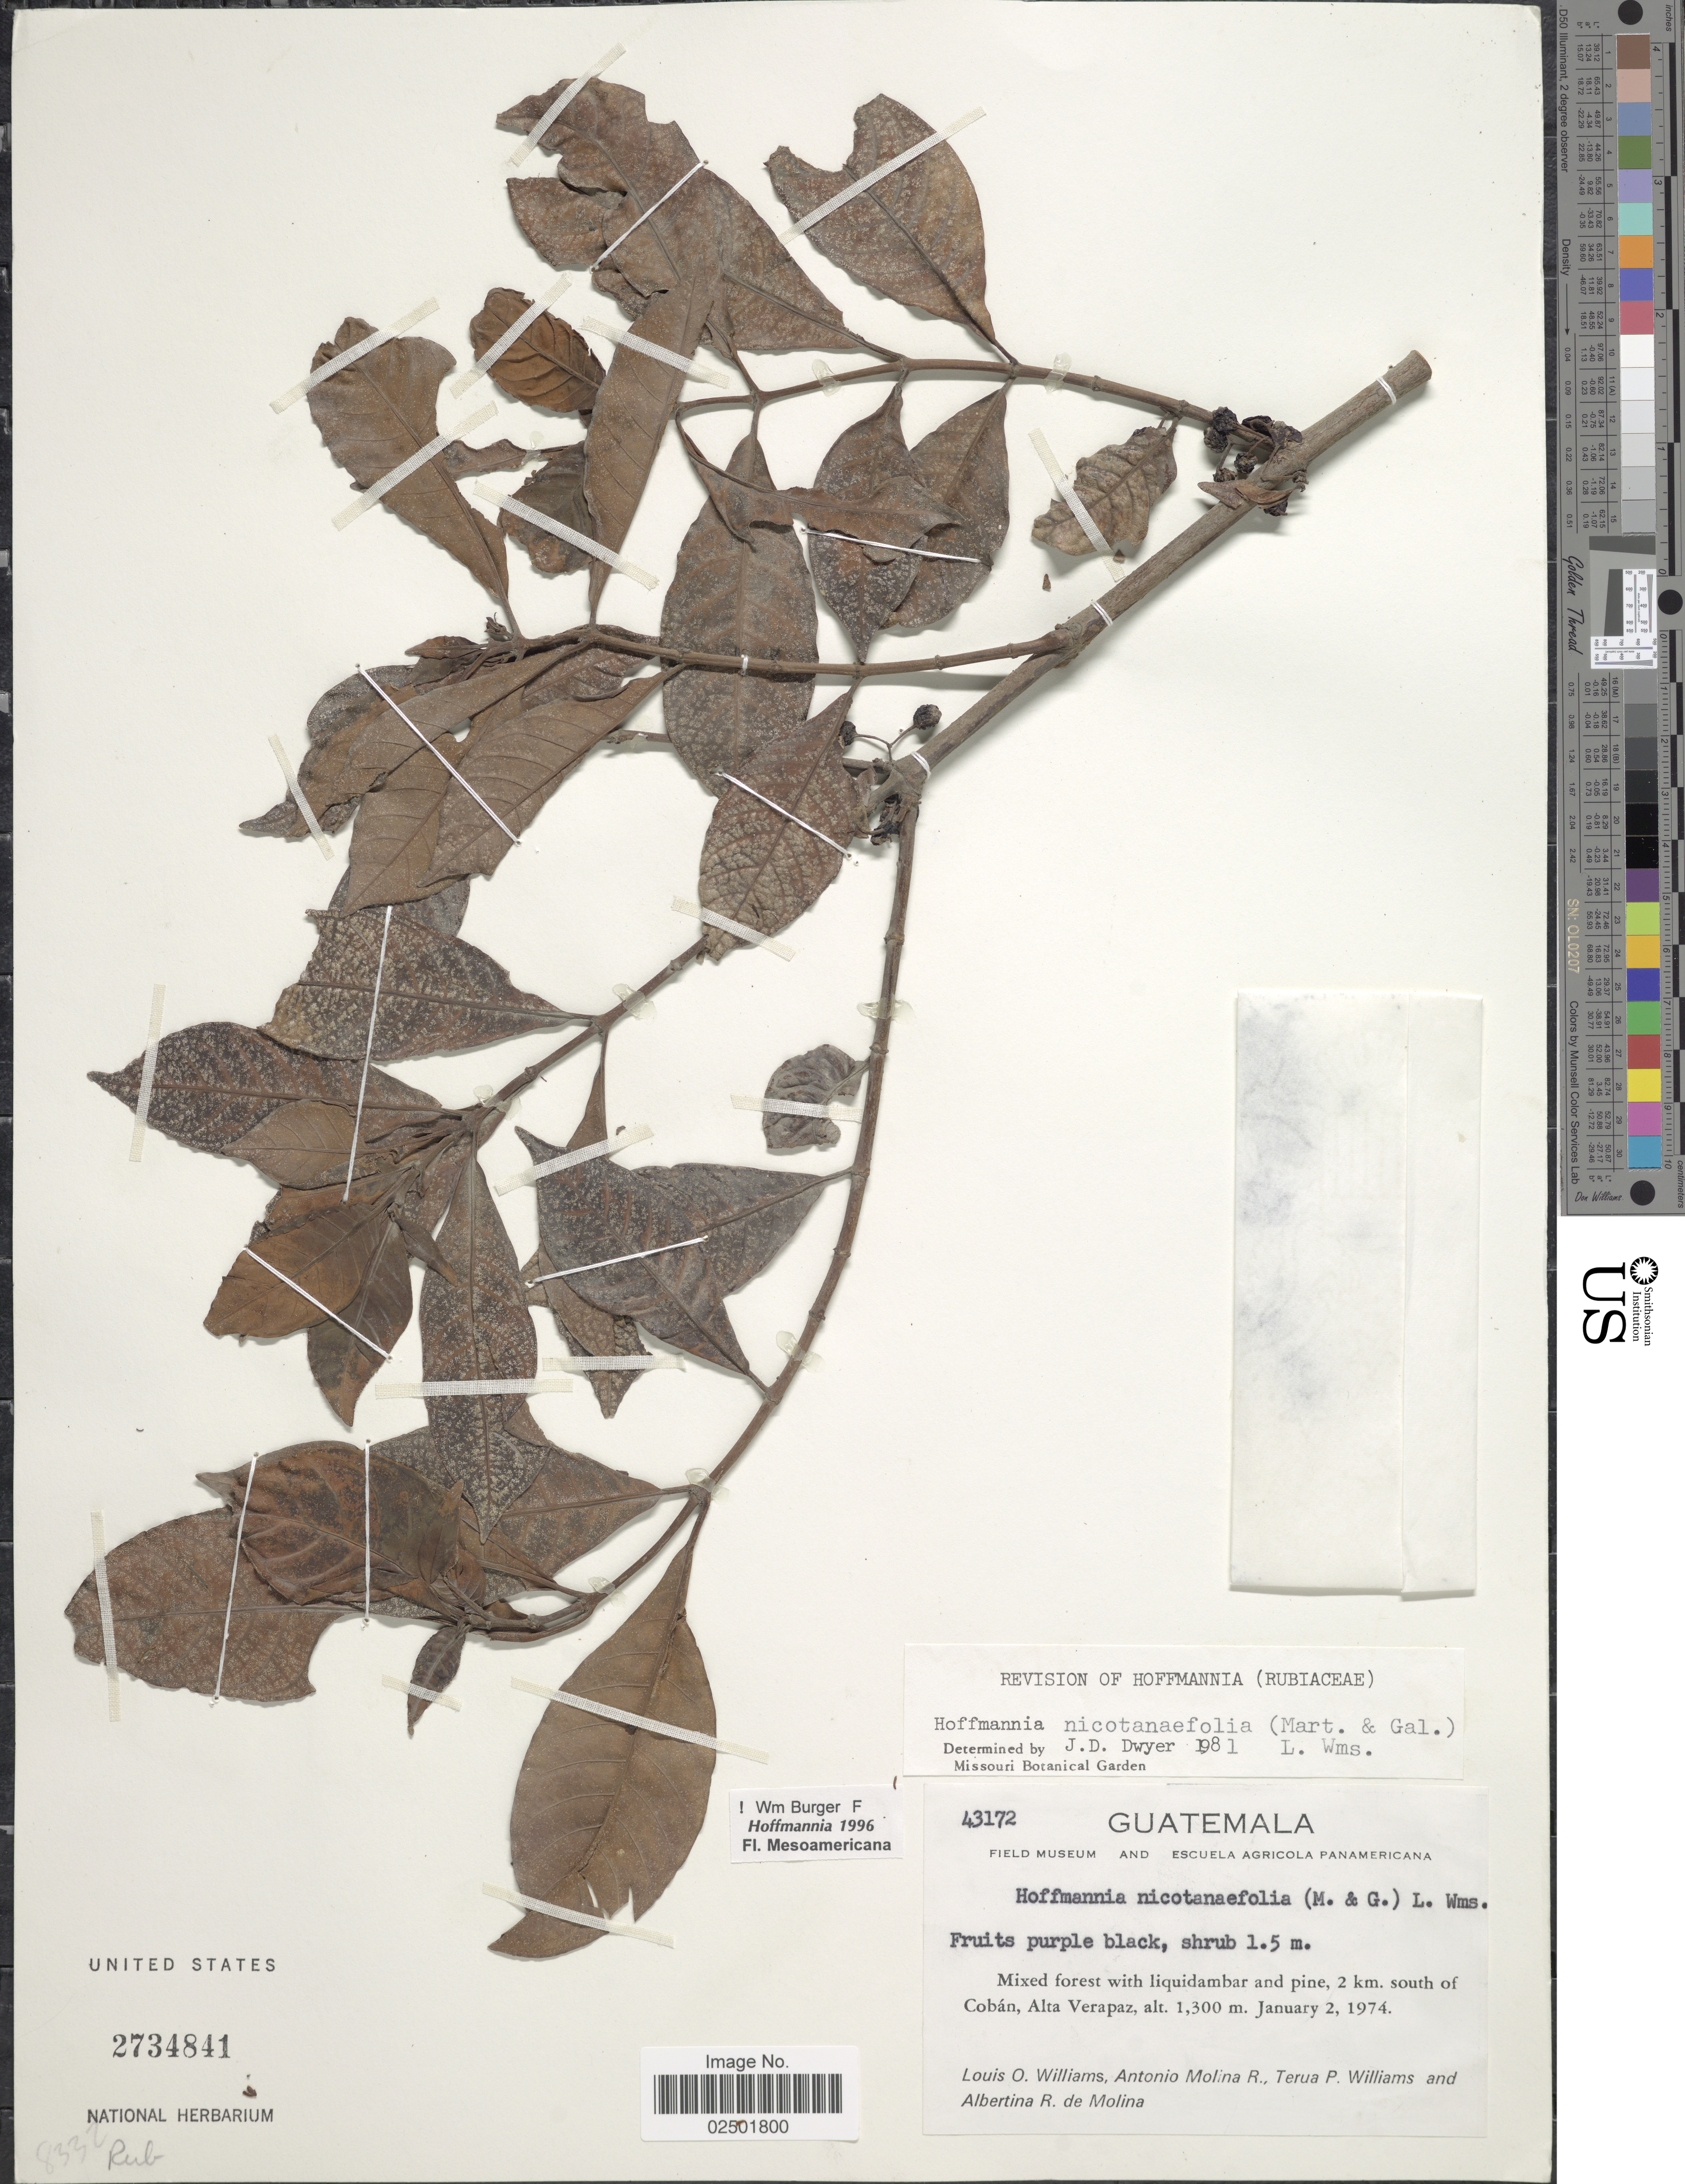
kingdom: Plantae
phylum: Tracheophyta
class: Magnoliopsida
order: Gentianales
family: Rubiaceae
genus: Hoffmannia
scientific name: Hoffmannia nicotianifolia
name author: (M. Martens & Galeoti) L.O. Williams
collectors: L. O. Williams, A. Molina R., T. P. Williams & A. R. Molina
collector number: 43172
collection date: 1974-01-02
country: Guatemala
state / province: Alta Verapaz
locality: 2 km south of Cobán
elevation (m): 1300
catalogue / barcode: US 2734841